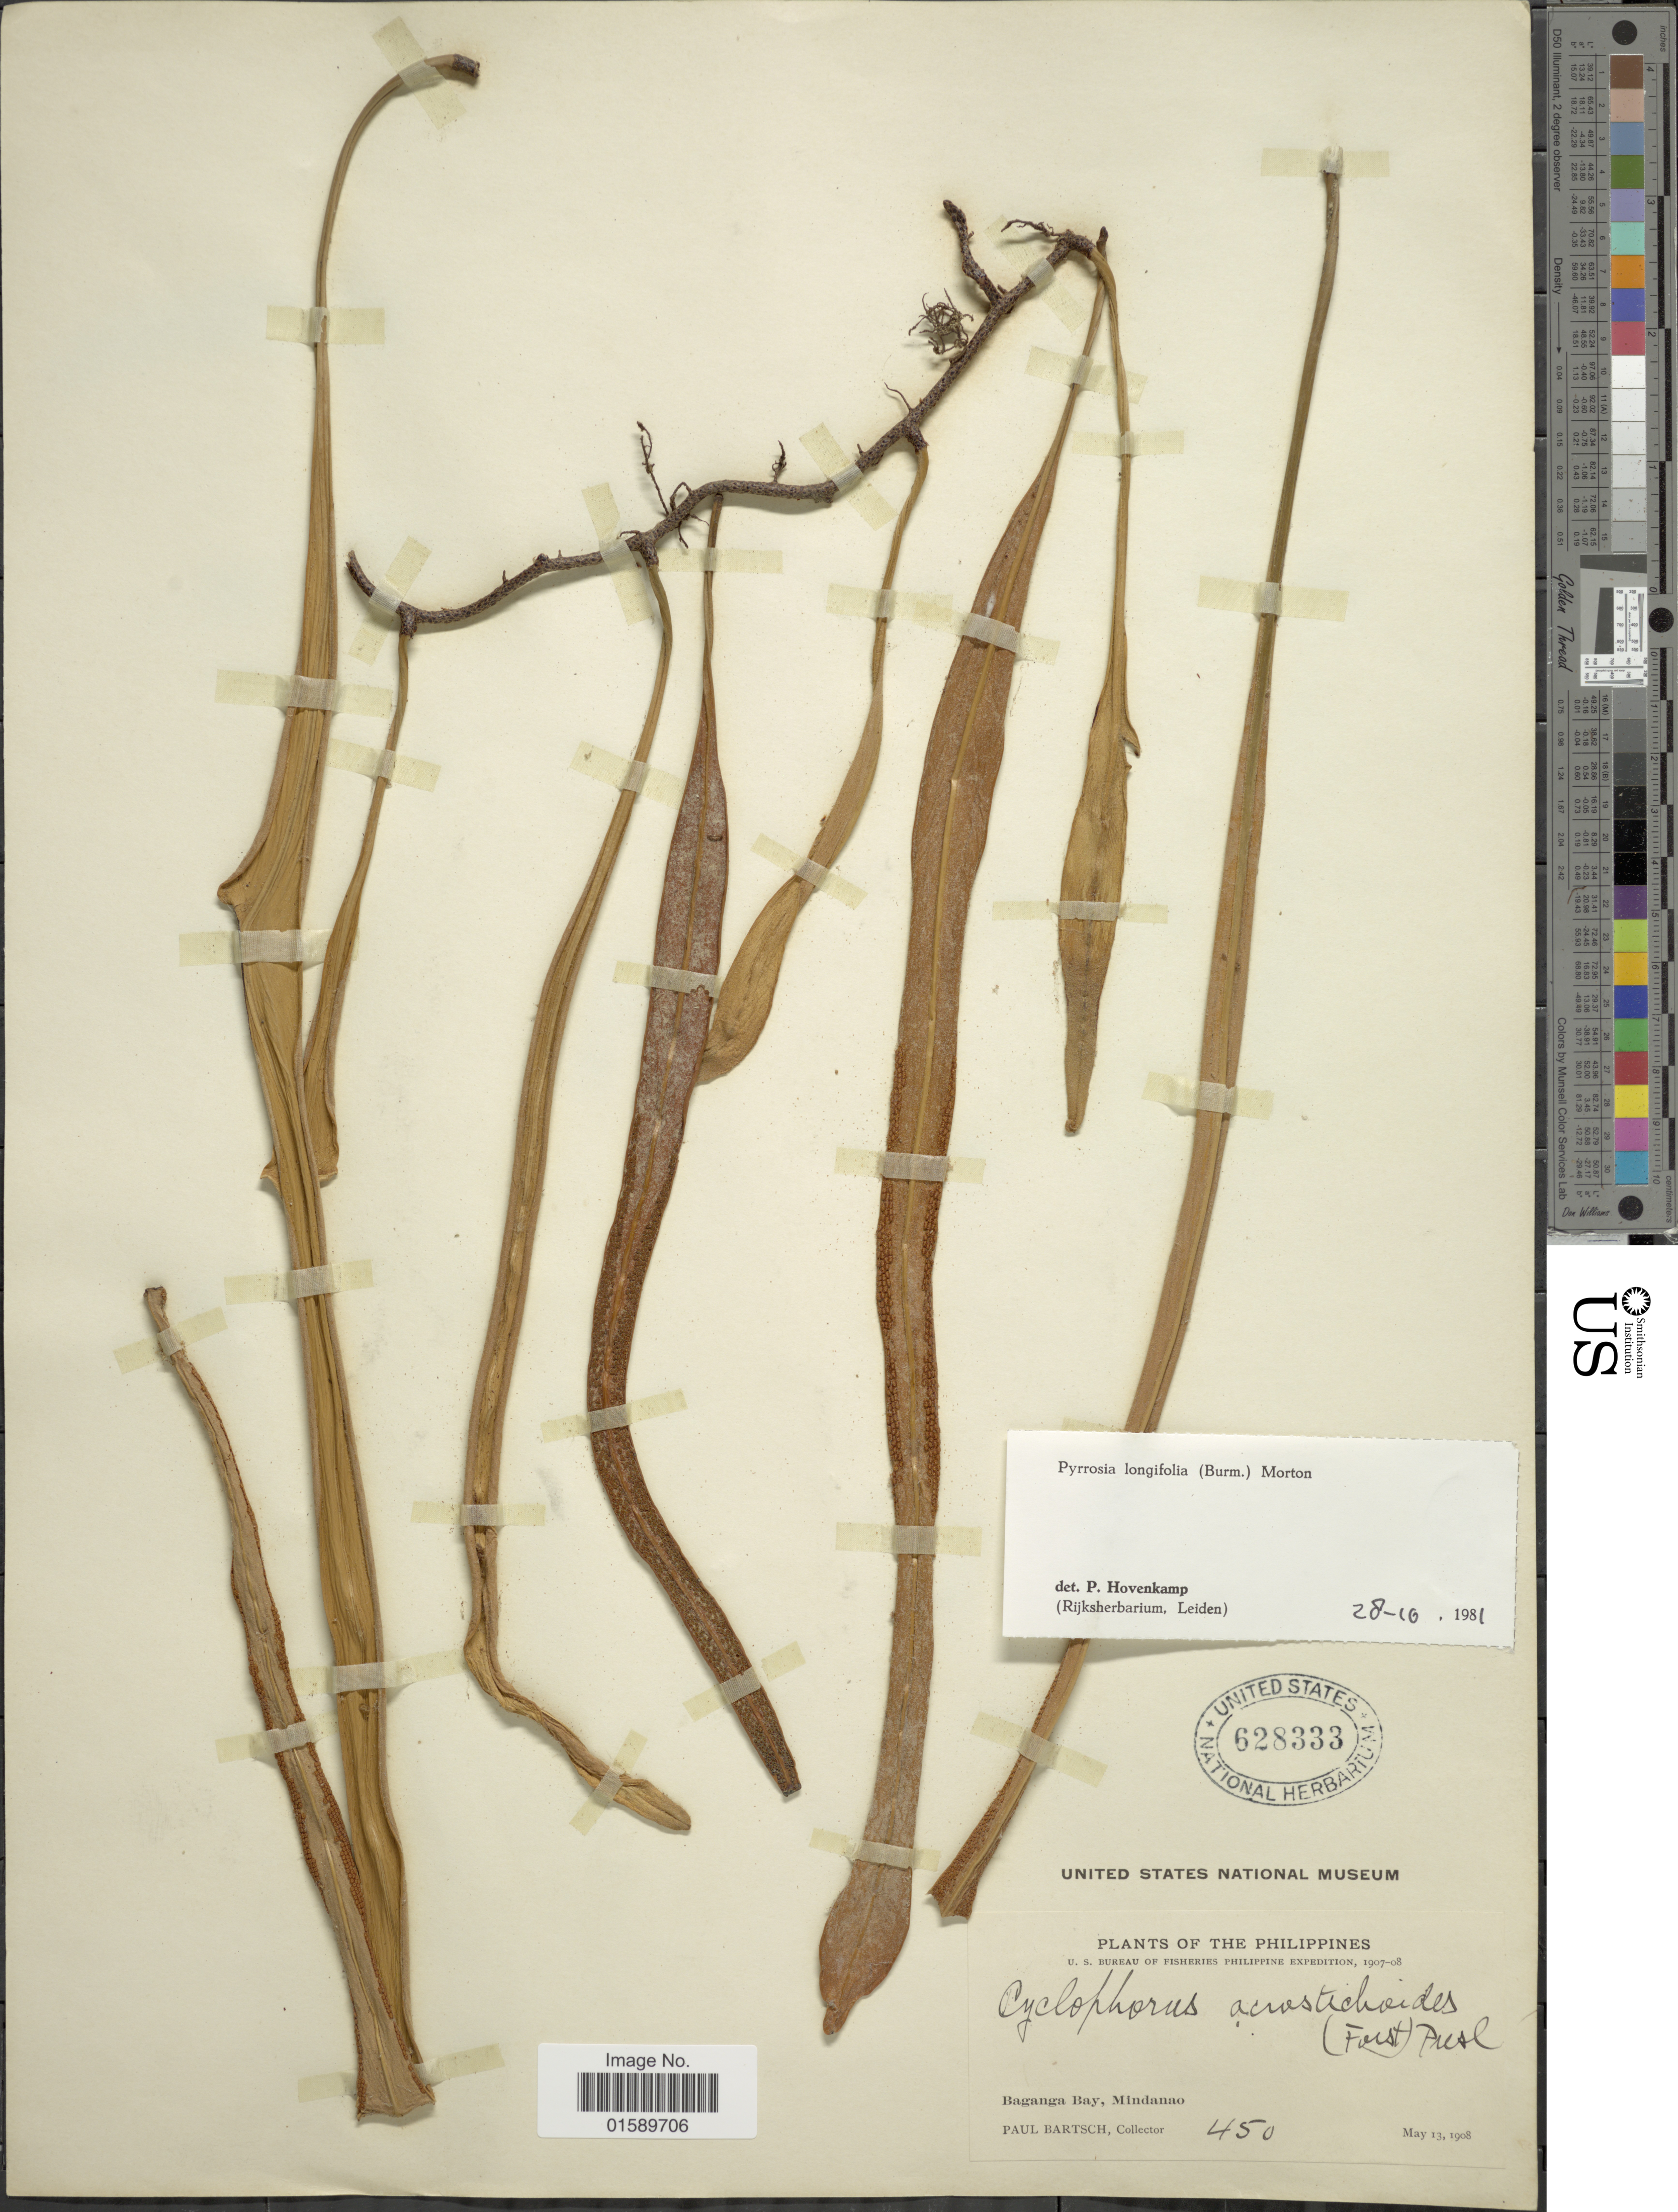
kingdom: Plantae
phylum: Tracheophyta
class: Polypodiopsida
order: Polypodiales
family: Polypodiaceae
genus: Pyrrosia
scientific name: Pyrrosia longifolia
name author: (Burm. f.) C.V. Morton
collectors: P. Bartsch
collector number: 450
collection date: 1908-05-13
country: Philippines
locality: Baganga Bay, Mindanao.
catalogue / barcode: US 628333